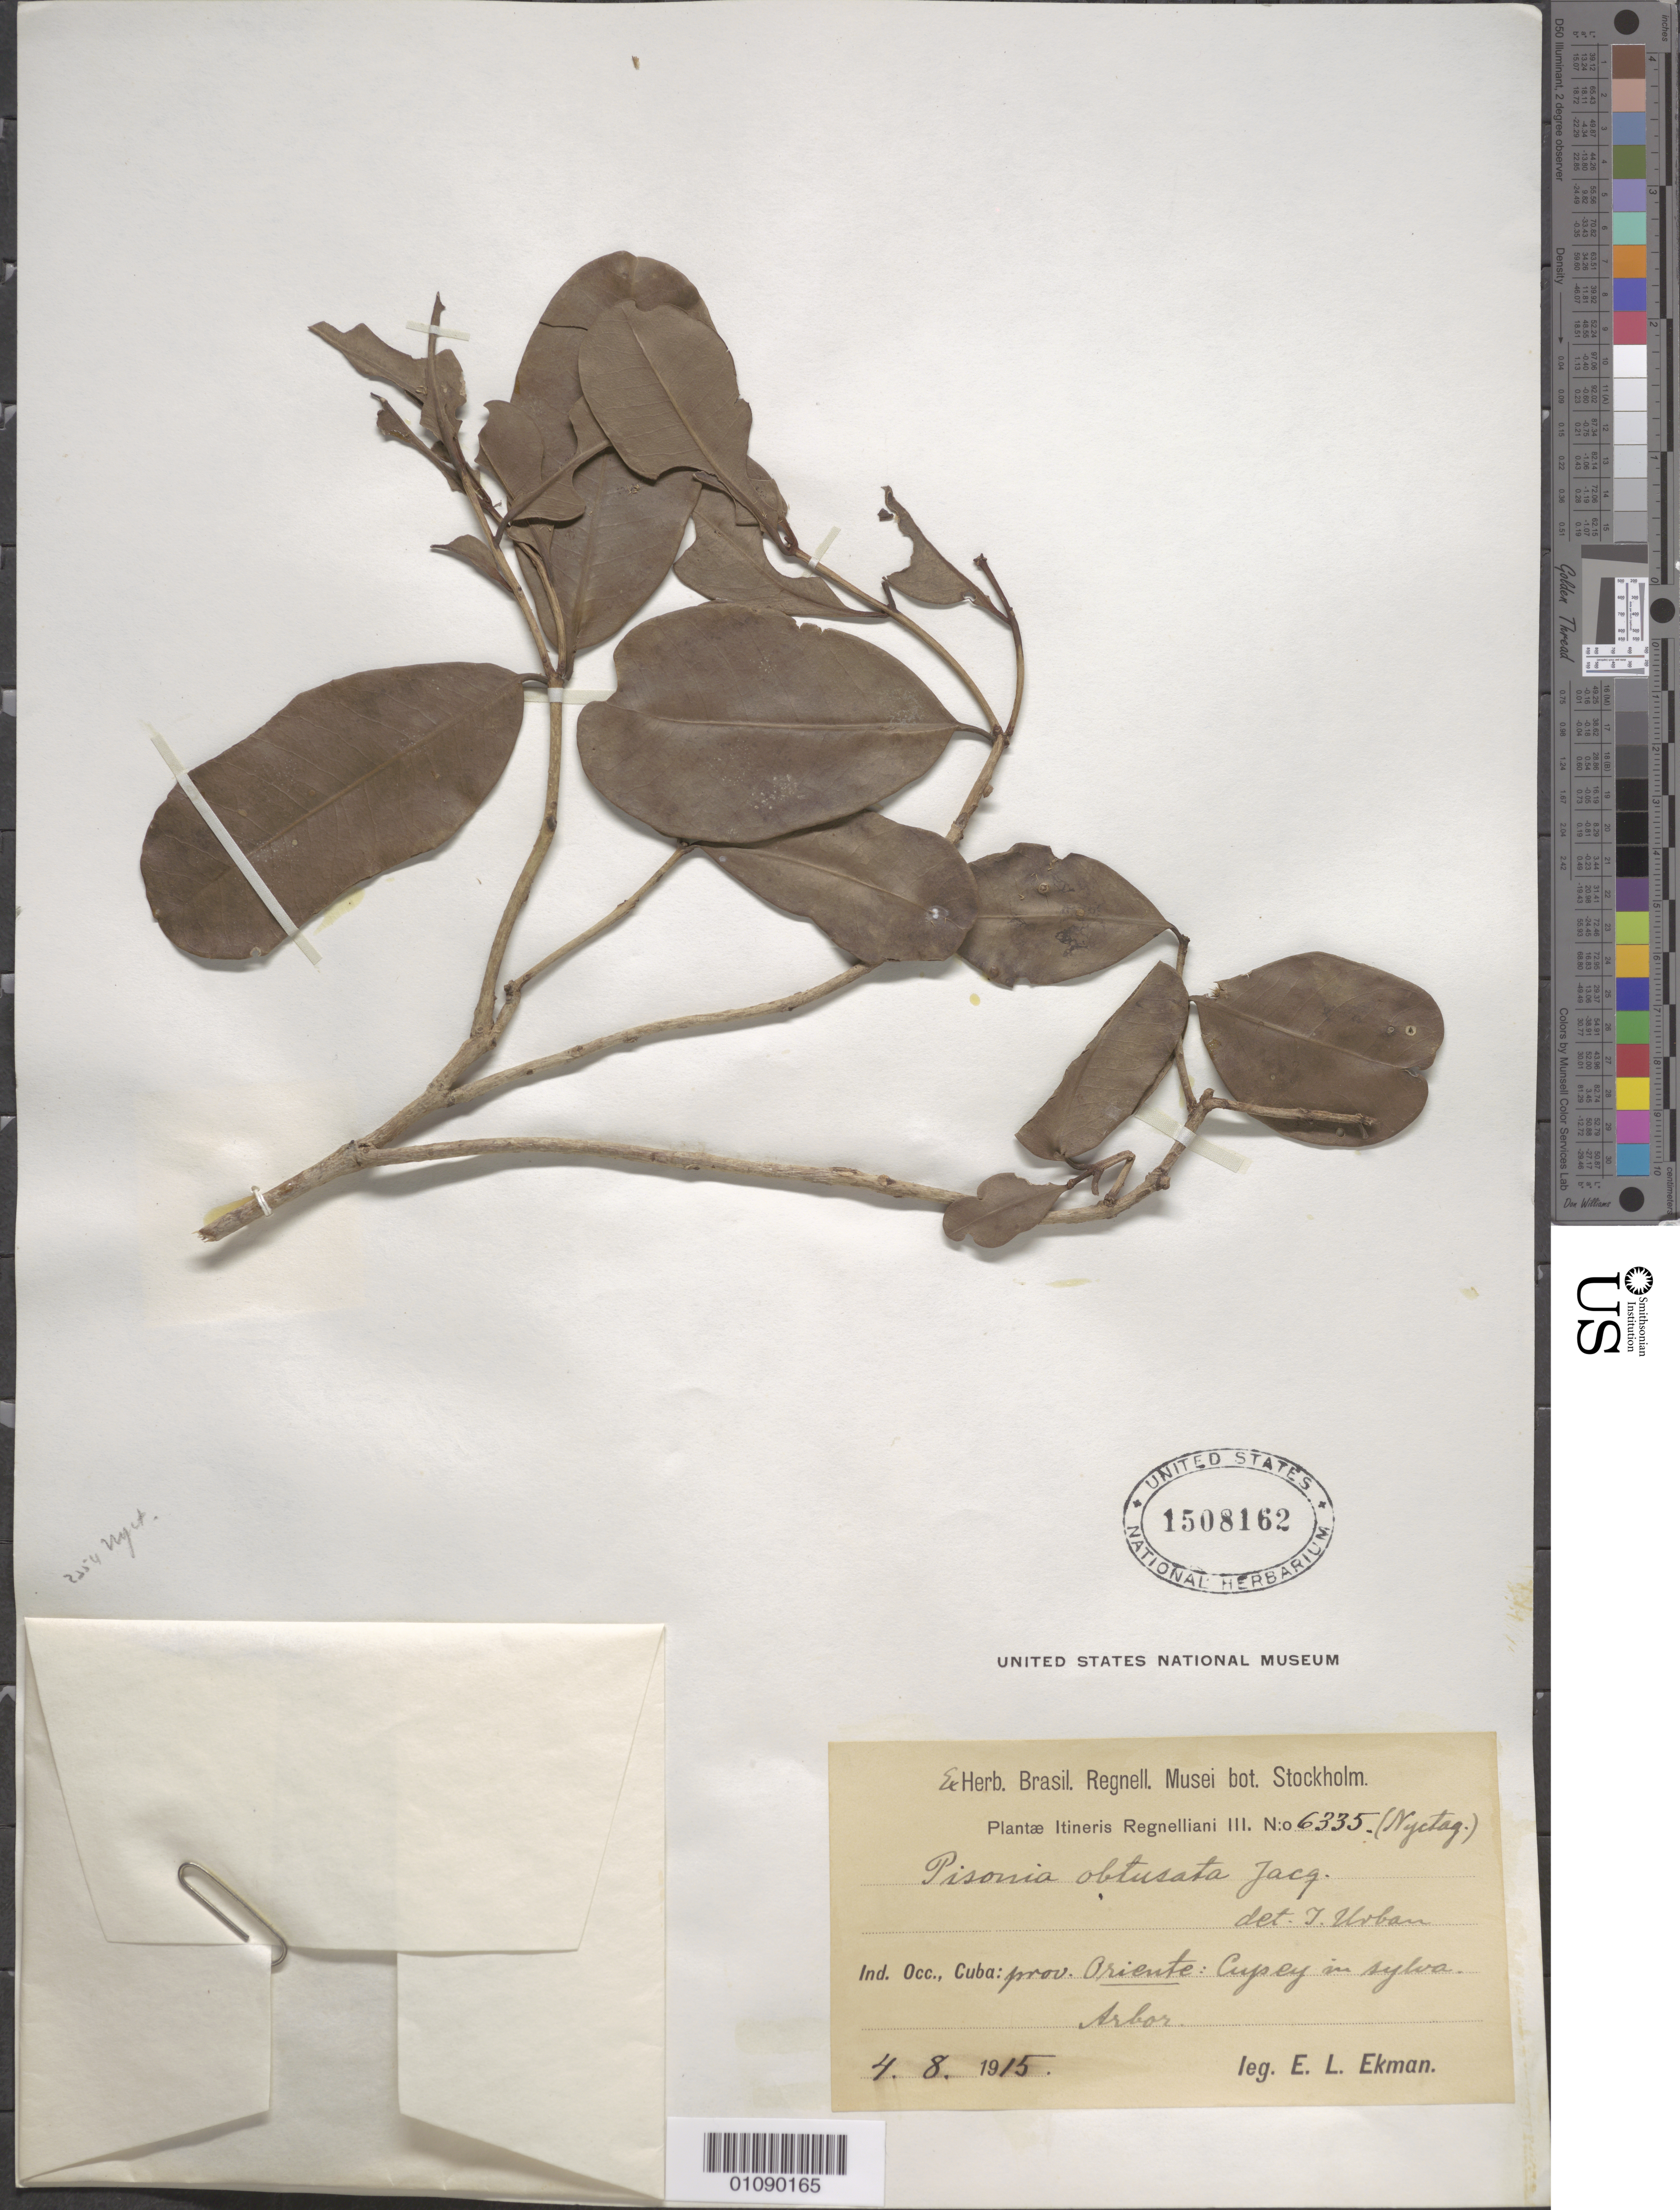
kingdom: Plantae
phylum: Tracheophyta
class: Magnoliopsida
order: Caryophyllales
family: Nyctaginaceae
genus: Guapira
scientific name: Guapira obtusata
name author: (Jacq.) Little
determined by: Strong, Mark T., (BOT), Smithsonian Institution - National Museum of Natural History (UNITED STATES)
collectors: E. L. Ekman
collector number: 6335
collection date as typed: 08 Apr 1915 to 04 Aug 1915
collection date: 1915-04-08/1915-08-04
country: Cuba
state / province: Oriente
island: Cuba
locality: Prov Oriente: Cupey in sylva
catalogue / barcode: US 1508162